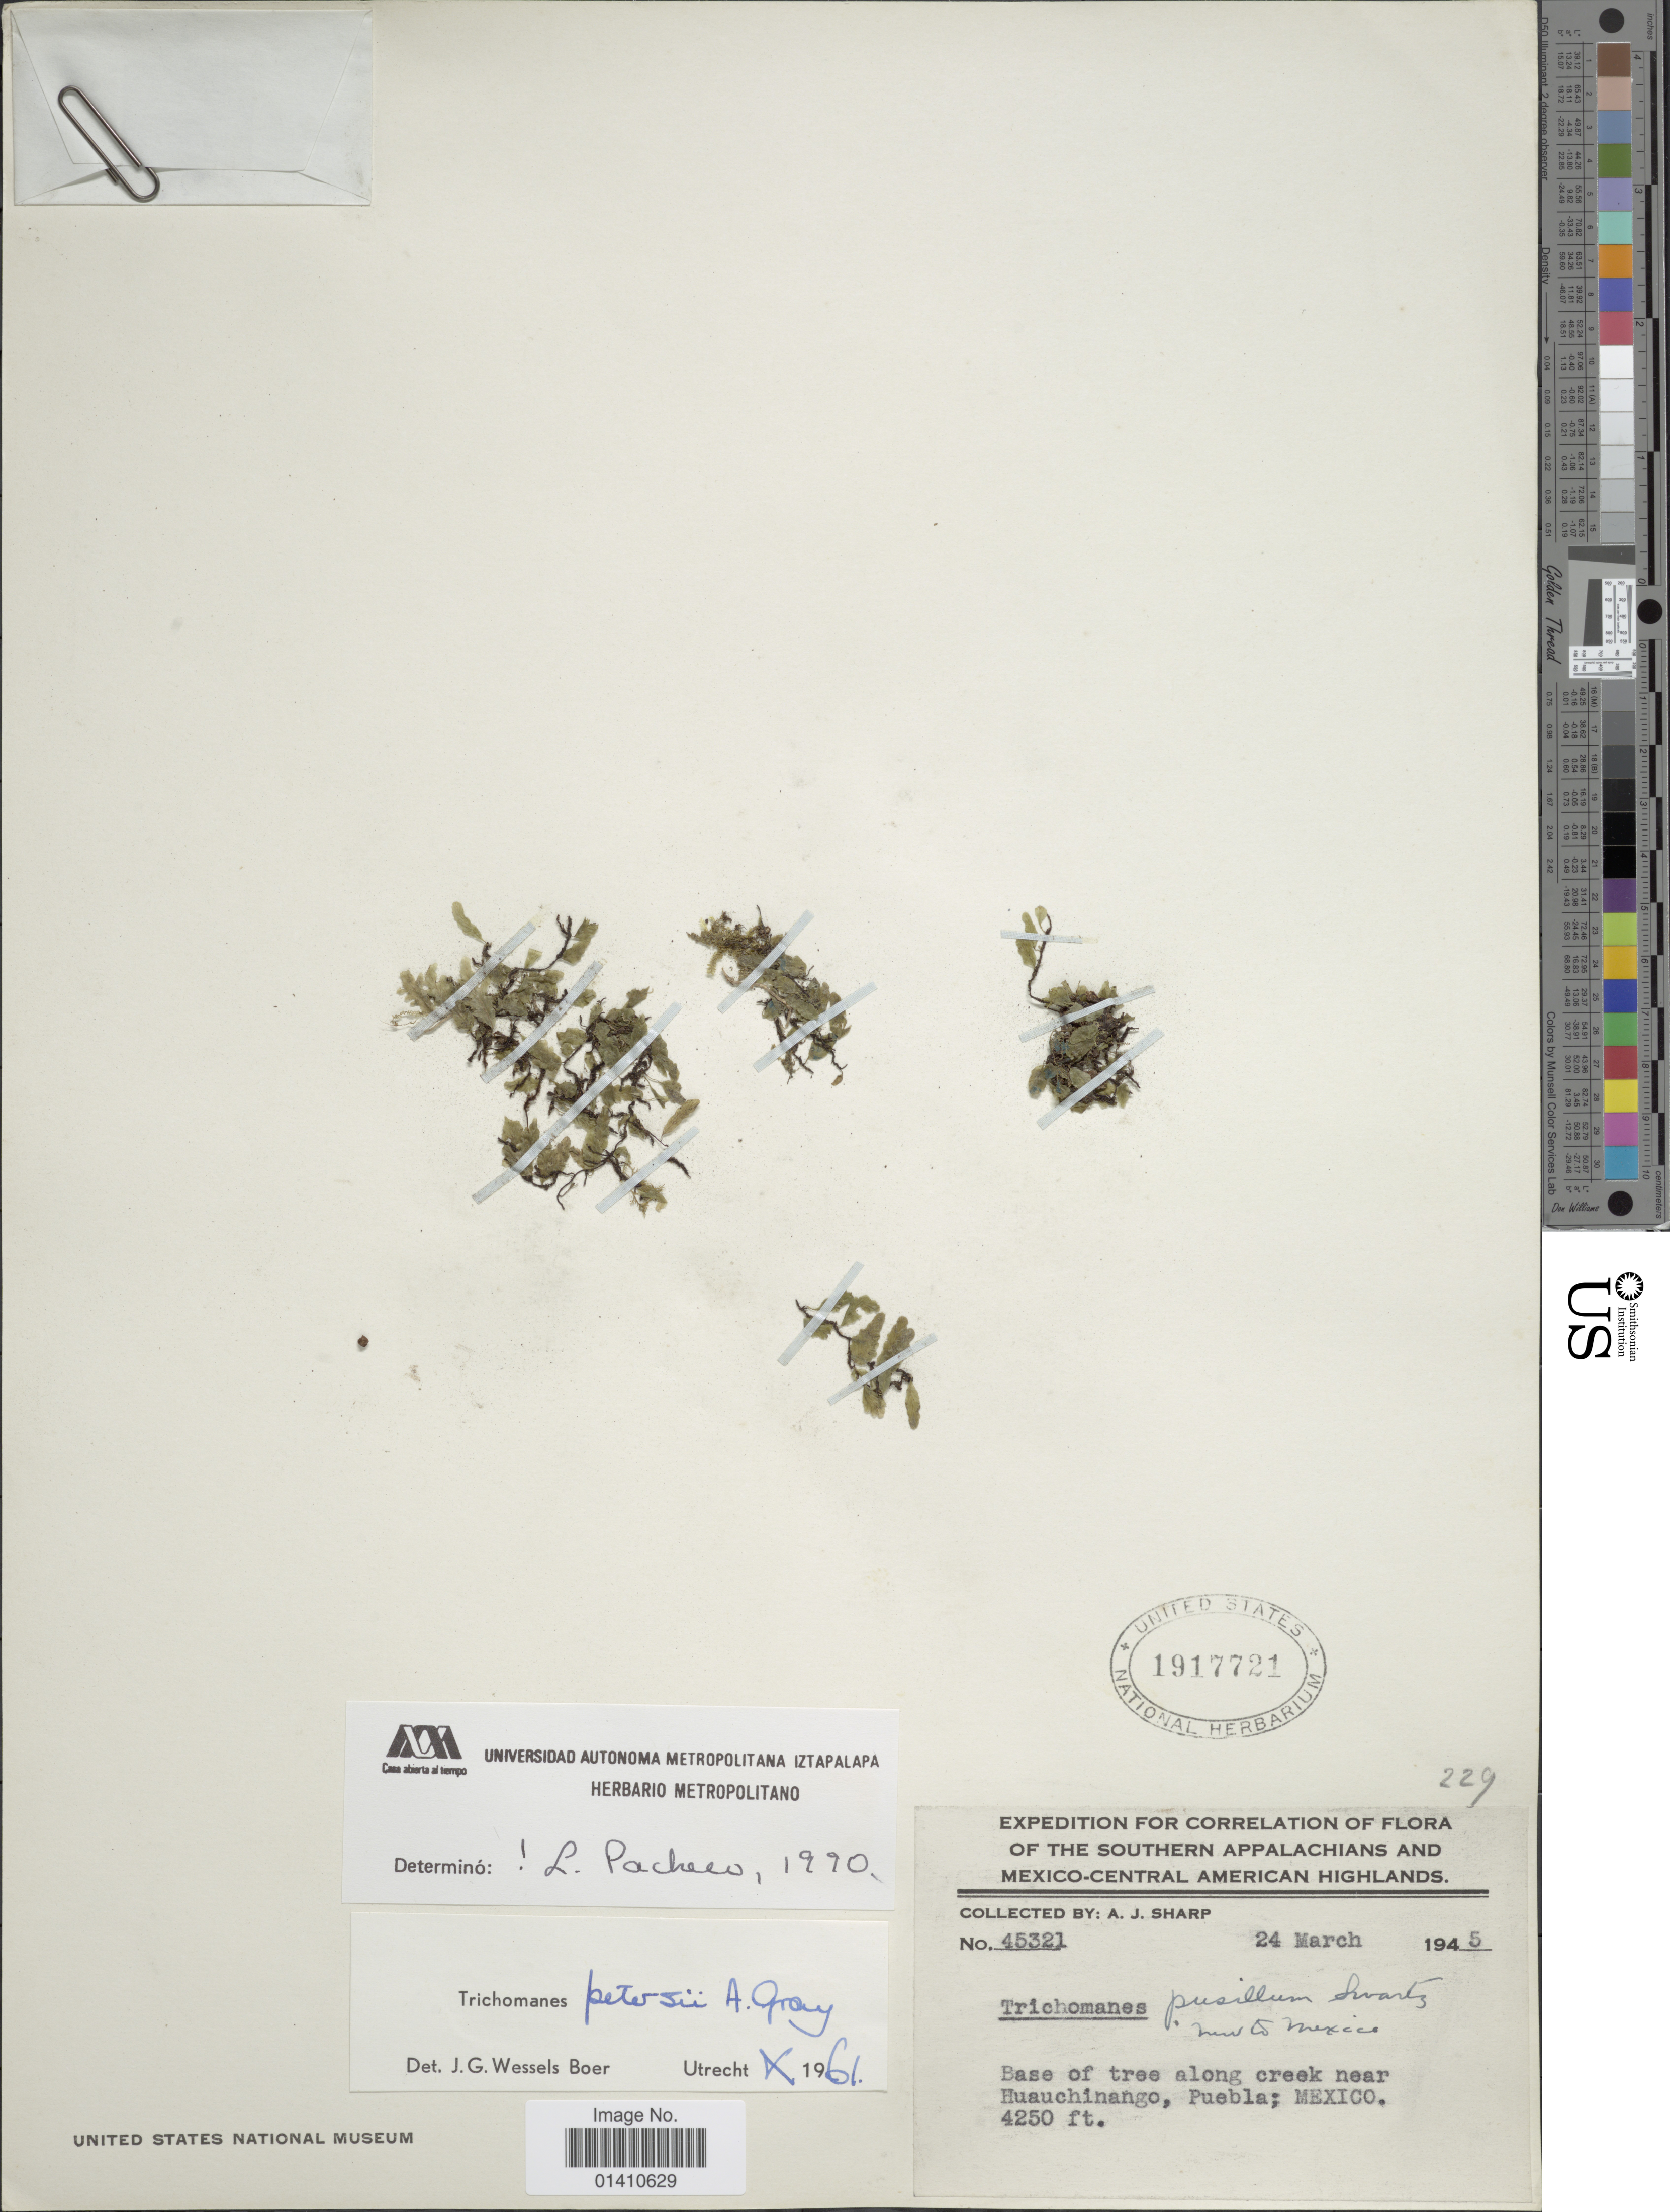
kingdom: Plantae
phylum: Tracheophyta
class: Polypodiopsida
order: Hymenophyllales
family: Hymenophyllaceae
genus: Didymoglossum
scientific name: Didymoglossum petersii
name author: (A. Gray) Copel.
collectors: A. J. Sharp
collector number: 45321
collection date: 1945-03-24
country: Mexico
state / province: Puebla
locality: Southern Appalachians and Mexico-central American highlands, Base of tree along creek near Huachinago.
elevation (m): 1295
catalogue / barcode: US 1917721